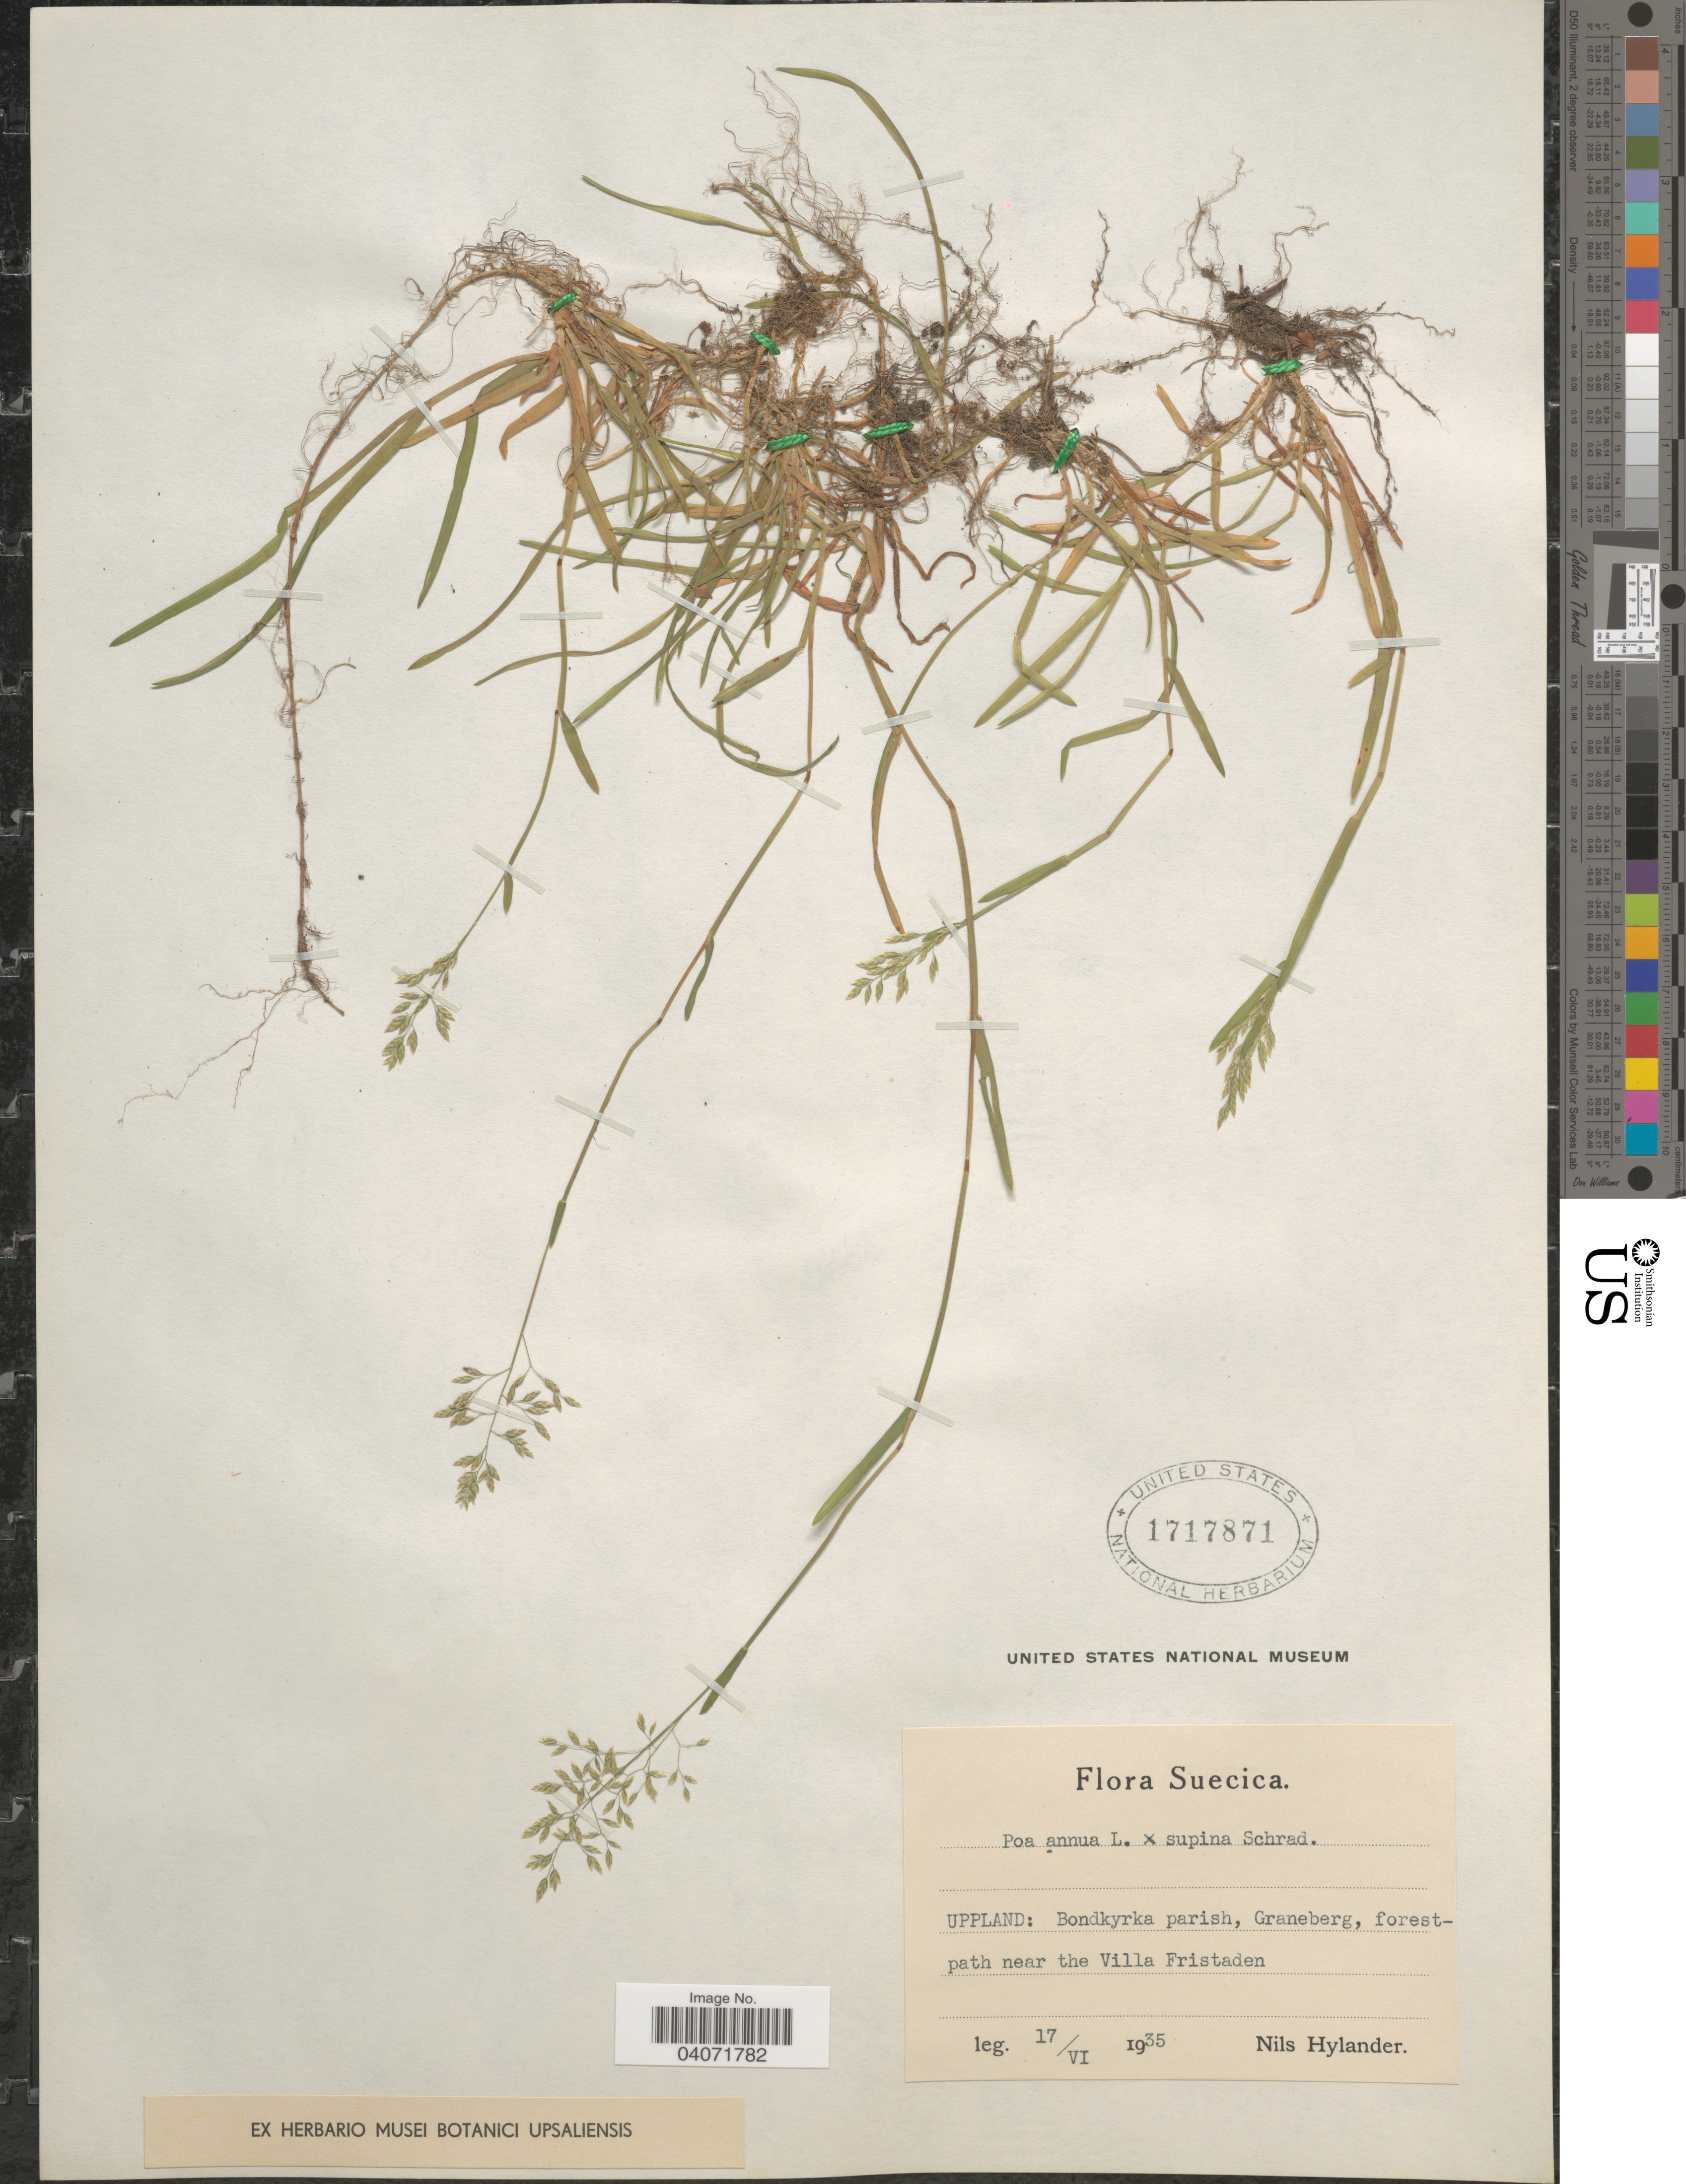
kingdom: Plantae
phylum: Tracheophyta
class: Liliopsida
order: Poales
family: Poaceae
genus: Poa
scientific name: Poa nannfeldtii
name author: (H. Scholz ex Val.N.Tikhomirov) Nosov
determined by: Soreng, Robert J., Research Associate (BOT), Smithsonian Institution - National Museum of Natural History (UNITED STATES)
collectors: N. Hylander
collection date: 1935-06-17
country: Sweden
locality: Suecica. Uppland: Bondkyrka parish, Graneberg, forest-path near the Villa Fristaden.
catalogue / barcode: US 1717871